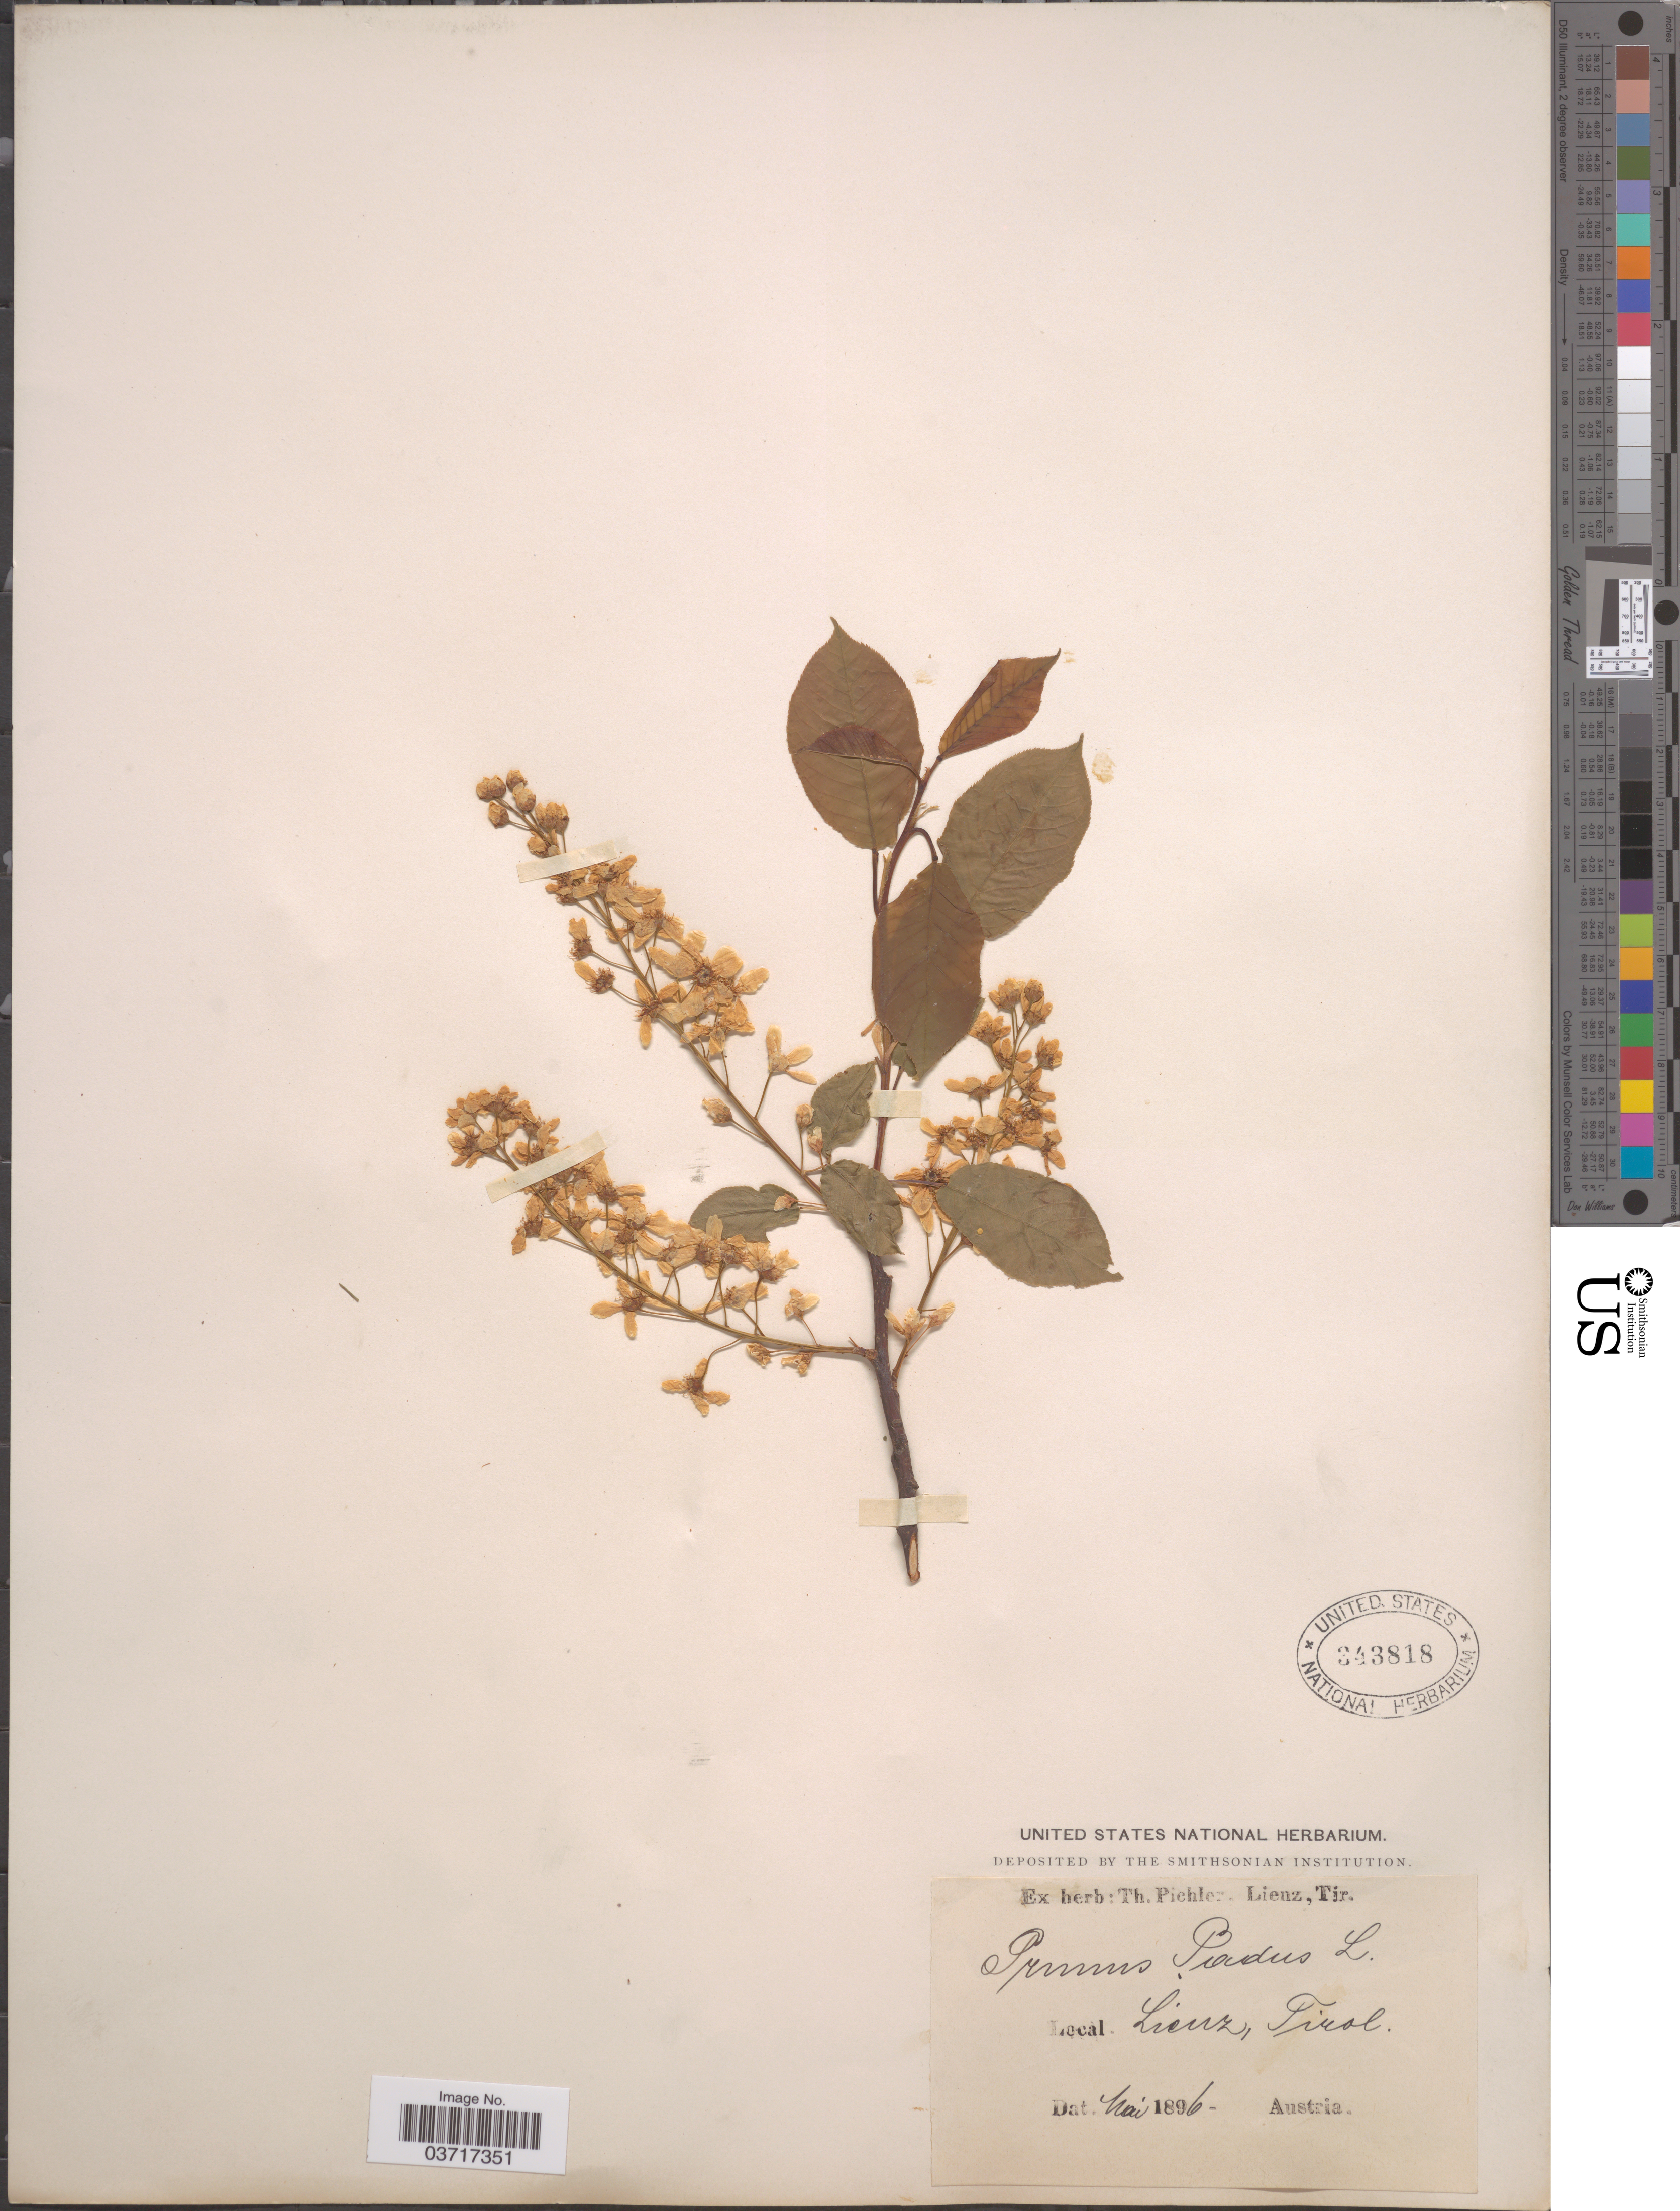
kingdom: Plantae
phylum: Tracheophyta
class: Magnoliopsida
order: Rosales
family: Rosaceae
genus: Prunus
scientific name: Prunus padus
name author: L.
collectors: ex herb. T. Pichler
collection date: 1896-05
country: Austria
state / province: Tirol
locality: Lienz.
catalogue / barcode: US 343818